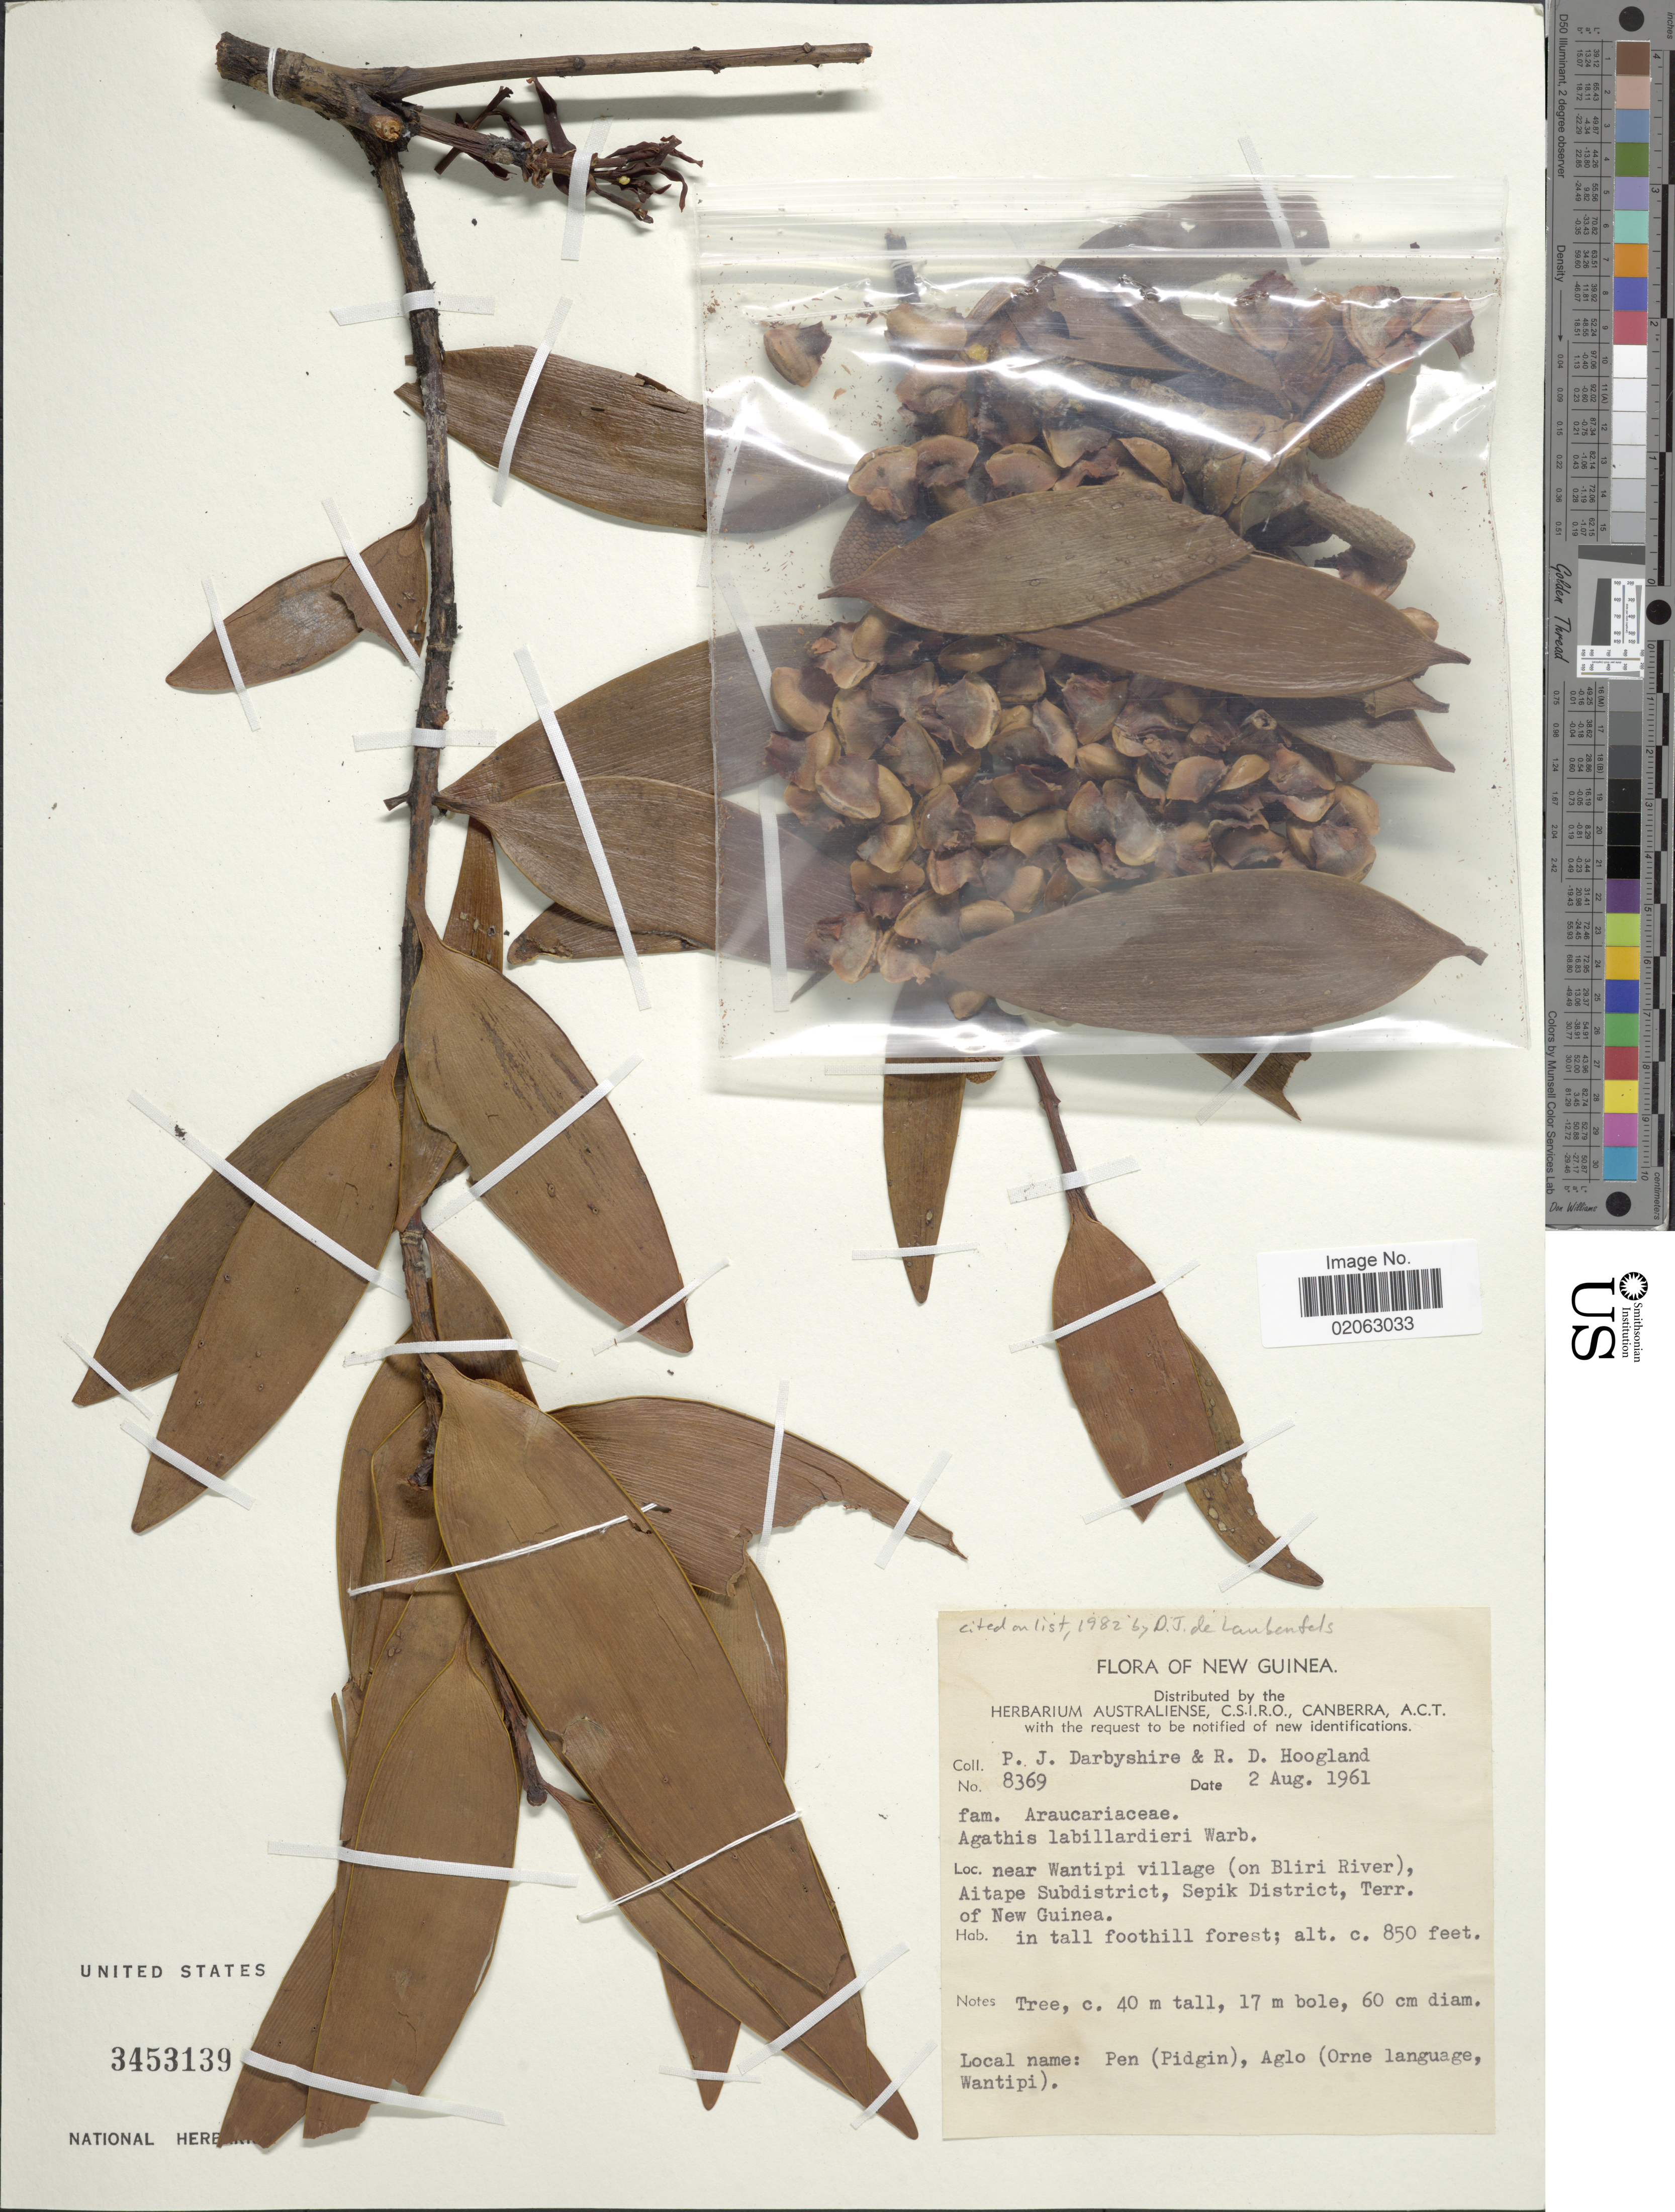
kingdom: Plantae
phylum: Tracheophyta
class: Pinopsida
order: Pinales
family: Araucariaceae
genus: Agathis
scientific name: Agathis labillardieri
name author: Warb.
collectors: P. Darbyshire & R. D. Hoogland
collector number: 8369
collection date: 1961-08-02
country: Papua New Guinea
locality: New Guinea, near Wantipi village (on Bliri River) Aitape Subdistrict, Sepik District, in tall foothill forest.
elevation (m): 259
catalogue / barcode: US 3453139